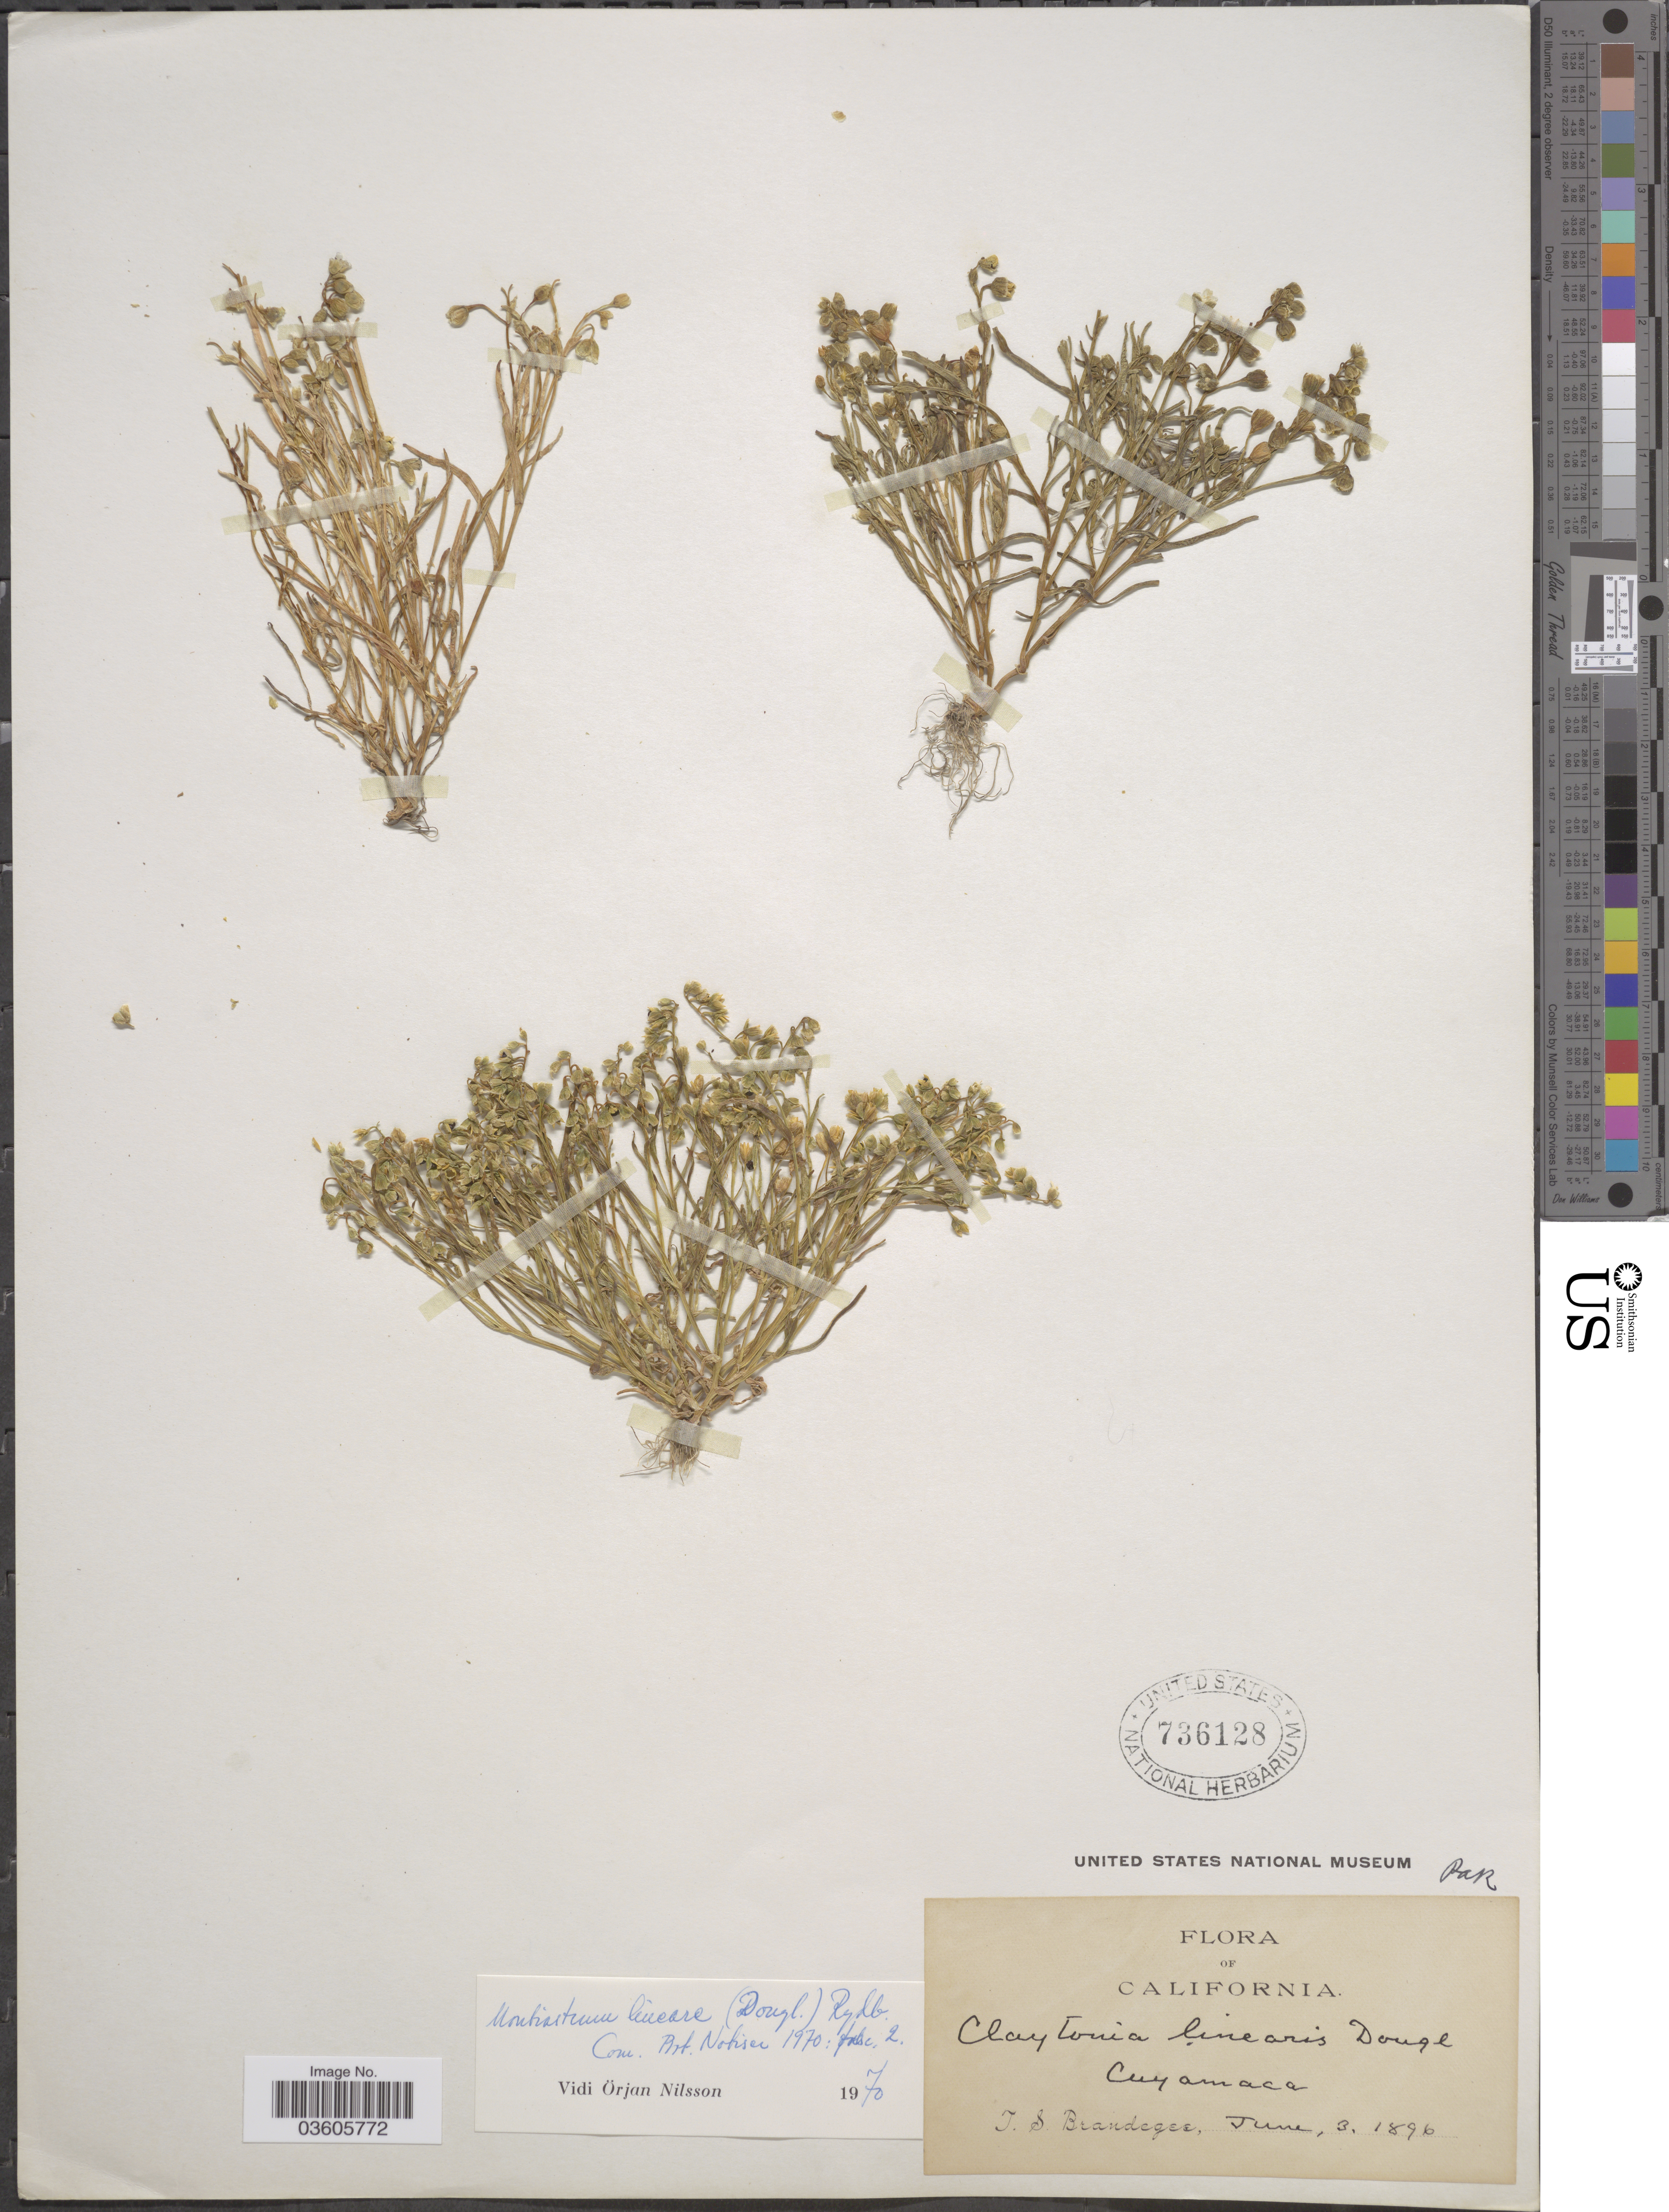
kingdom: Plantae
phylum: Tracheophyta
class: Magnoliopsida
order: Caryophyllales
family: Montiaceae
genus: Montia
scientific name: Montia linearis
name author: (Douglas) Greene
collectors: T. S. Brandegee (herbarium)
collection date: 1896-06-03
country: United States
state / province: California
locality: Cuyamaca.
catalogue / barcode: US 736128